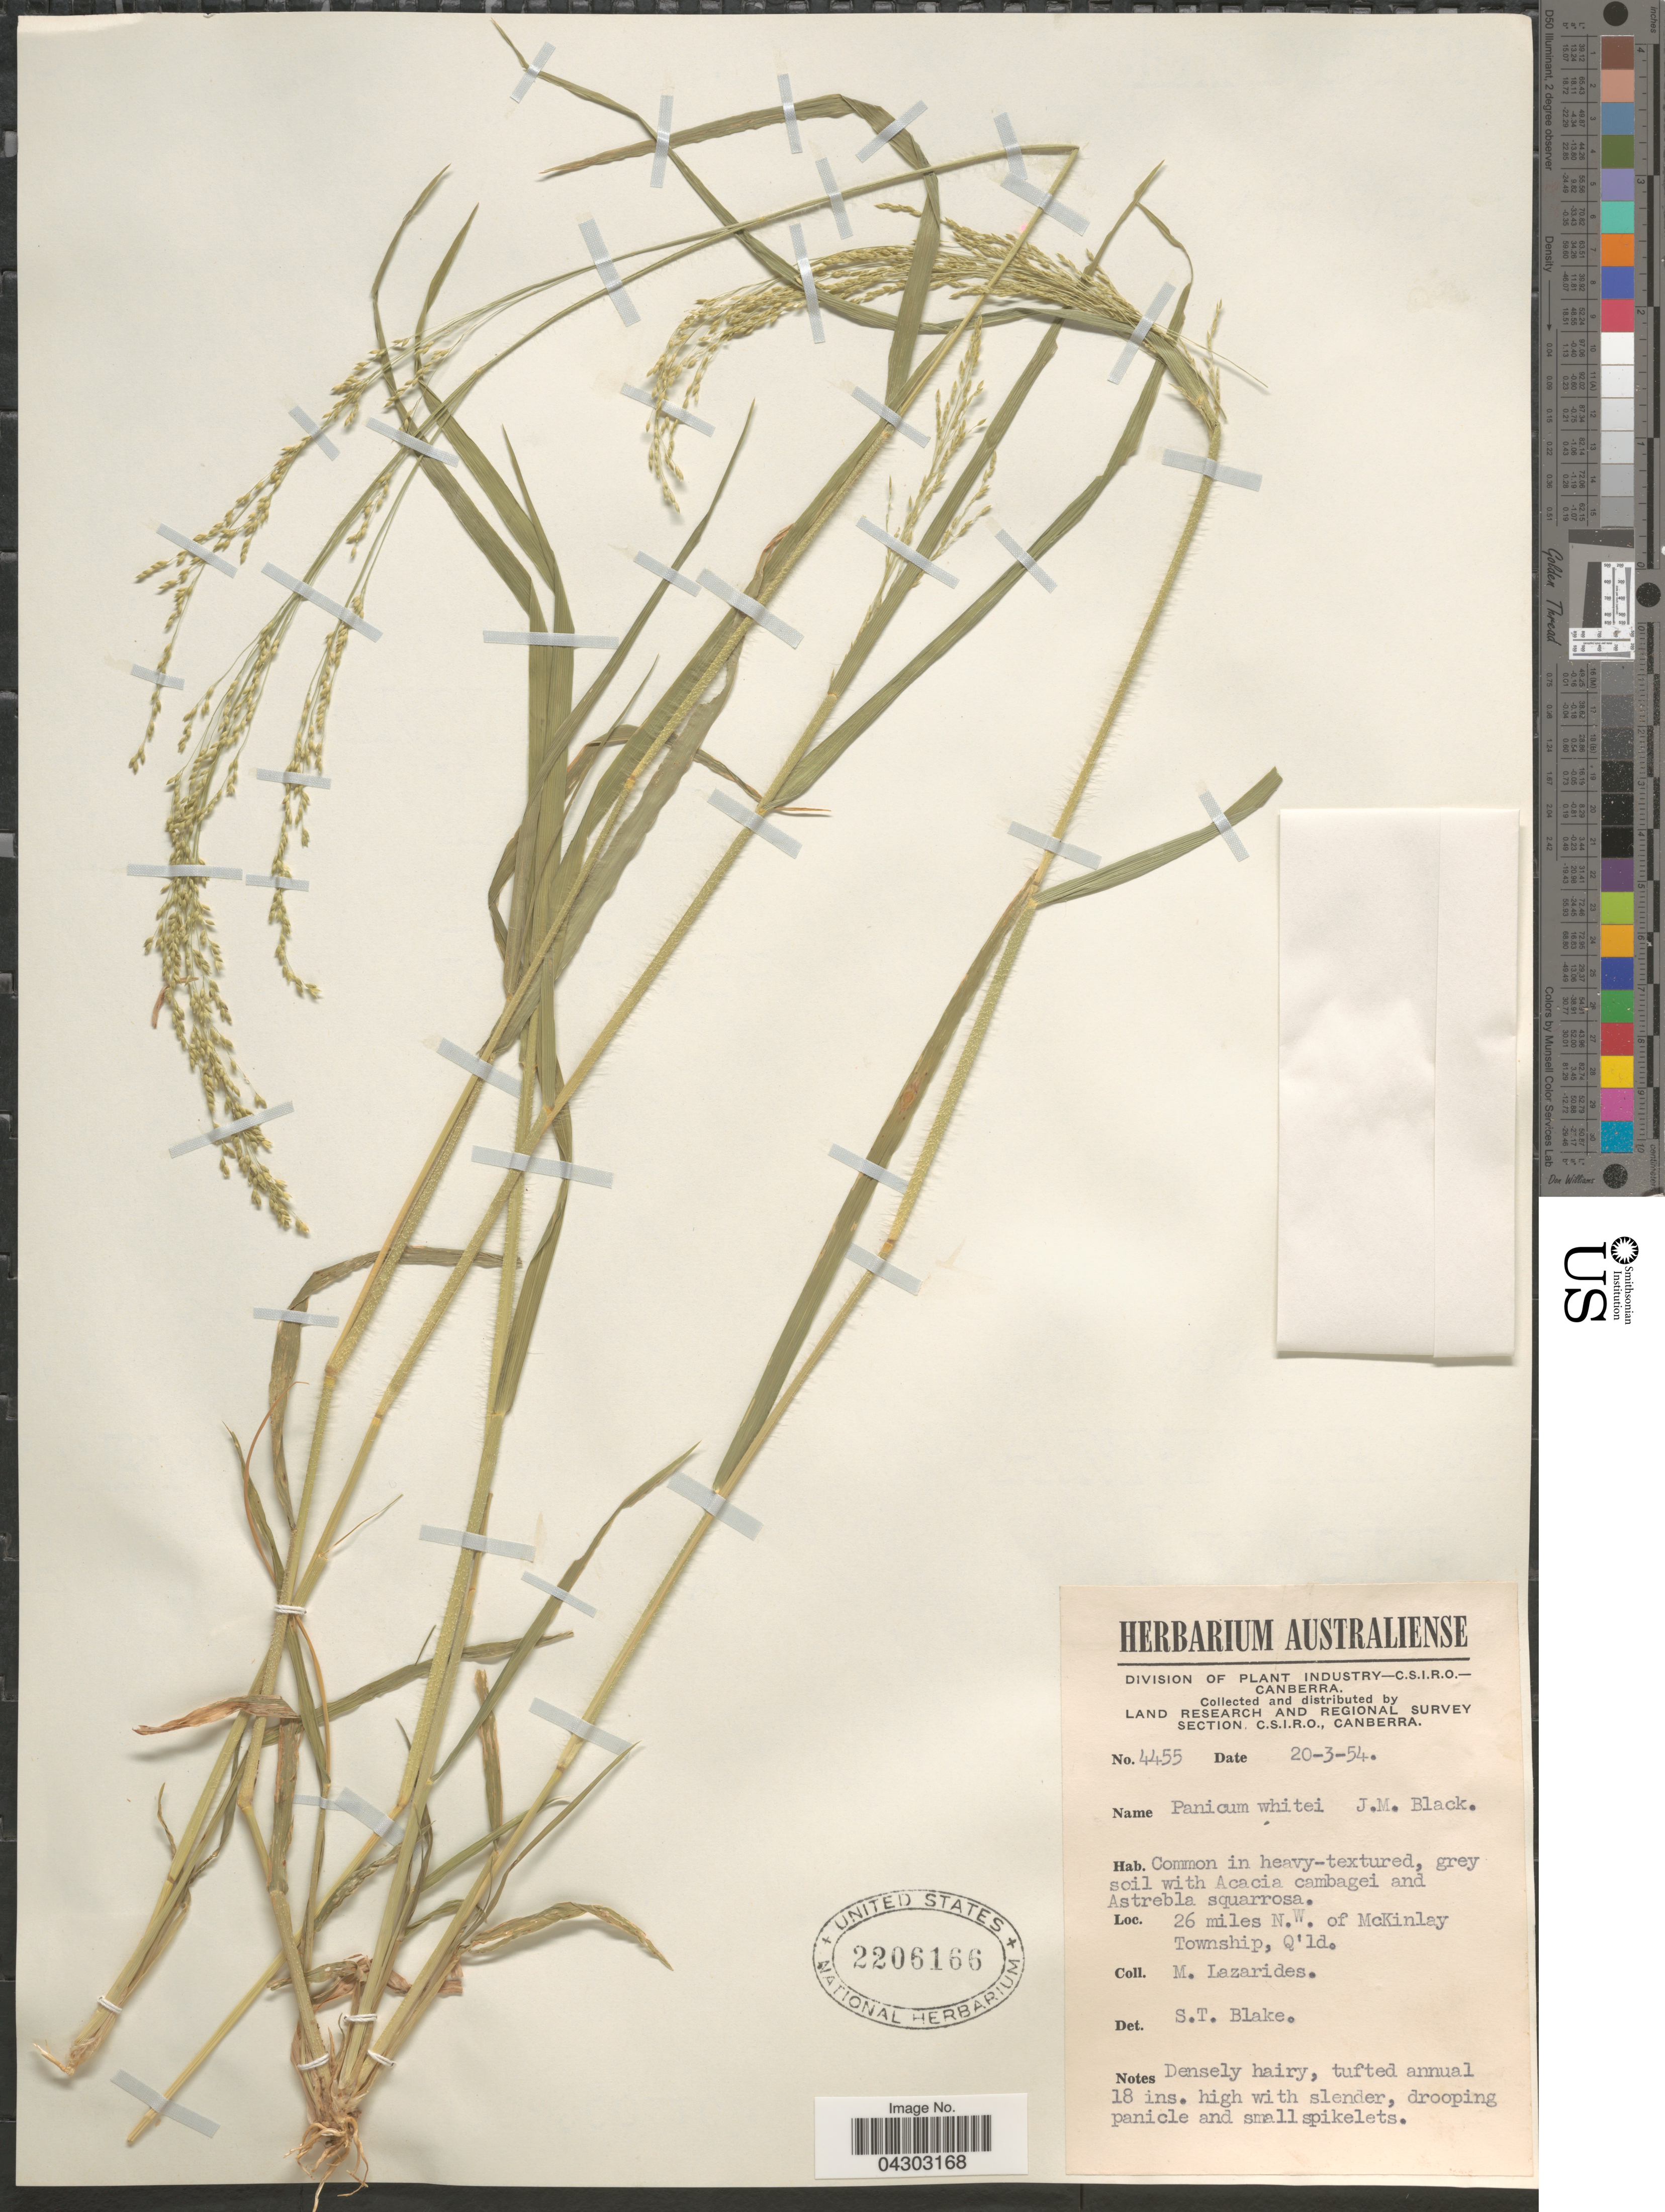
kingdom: Plantae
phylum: Tracheophyta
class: Liliopsida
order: Poales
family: Poaceae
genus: Panicum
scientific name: Panicum laevinode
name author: Lindl.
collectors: M. Lazarides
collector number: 4455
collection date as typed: Transcribed d/m/y: 20/3/54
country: Australia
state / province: Queensland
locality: Land Research and Regional Survey Section. 26 miles N.W. of McKinlay Township.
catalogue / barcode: US 2206166